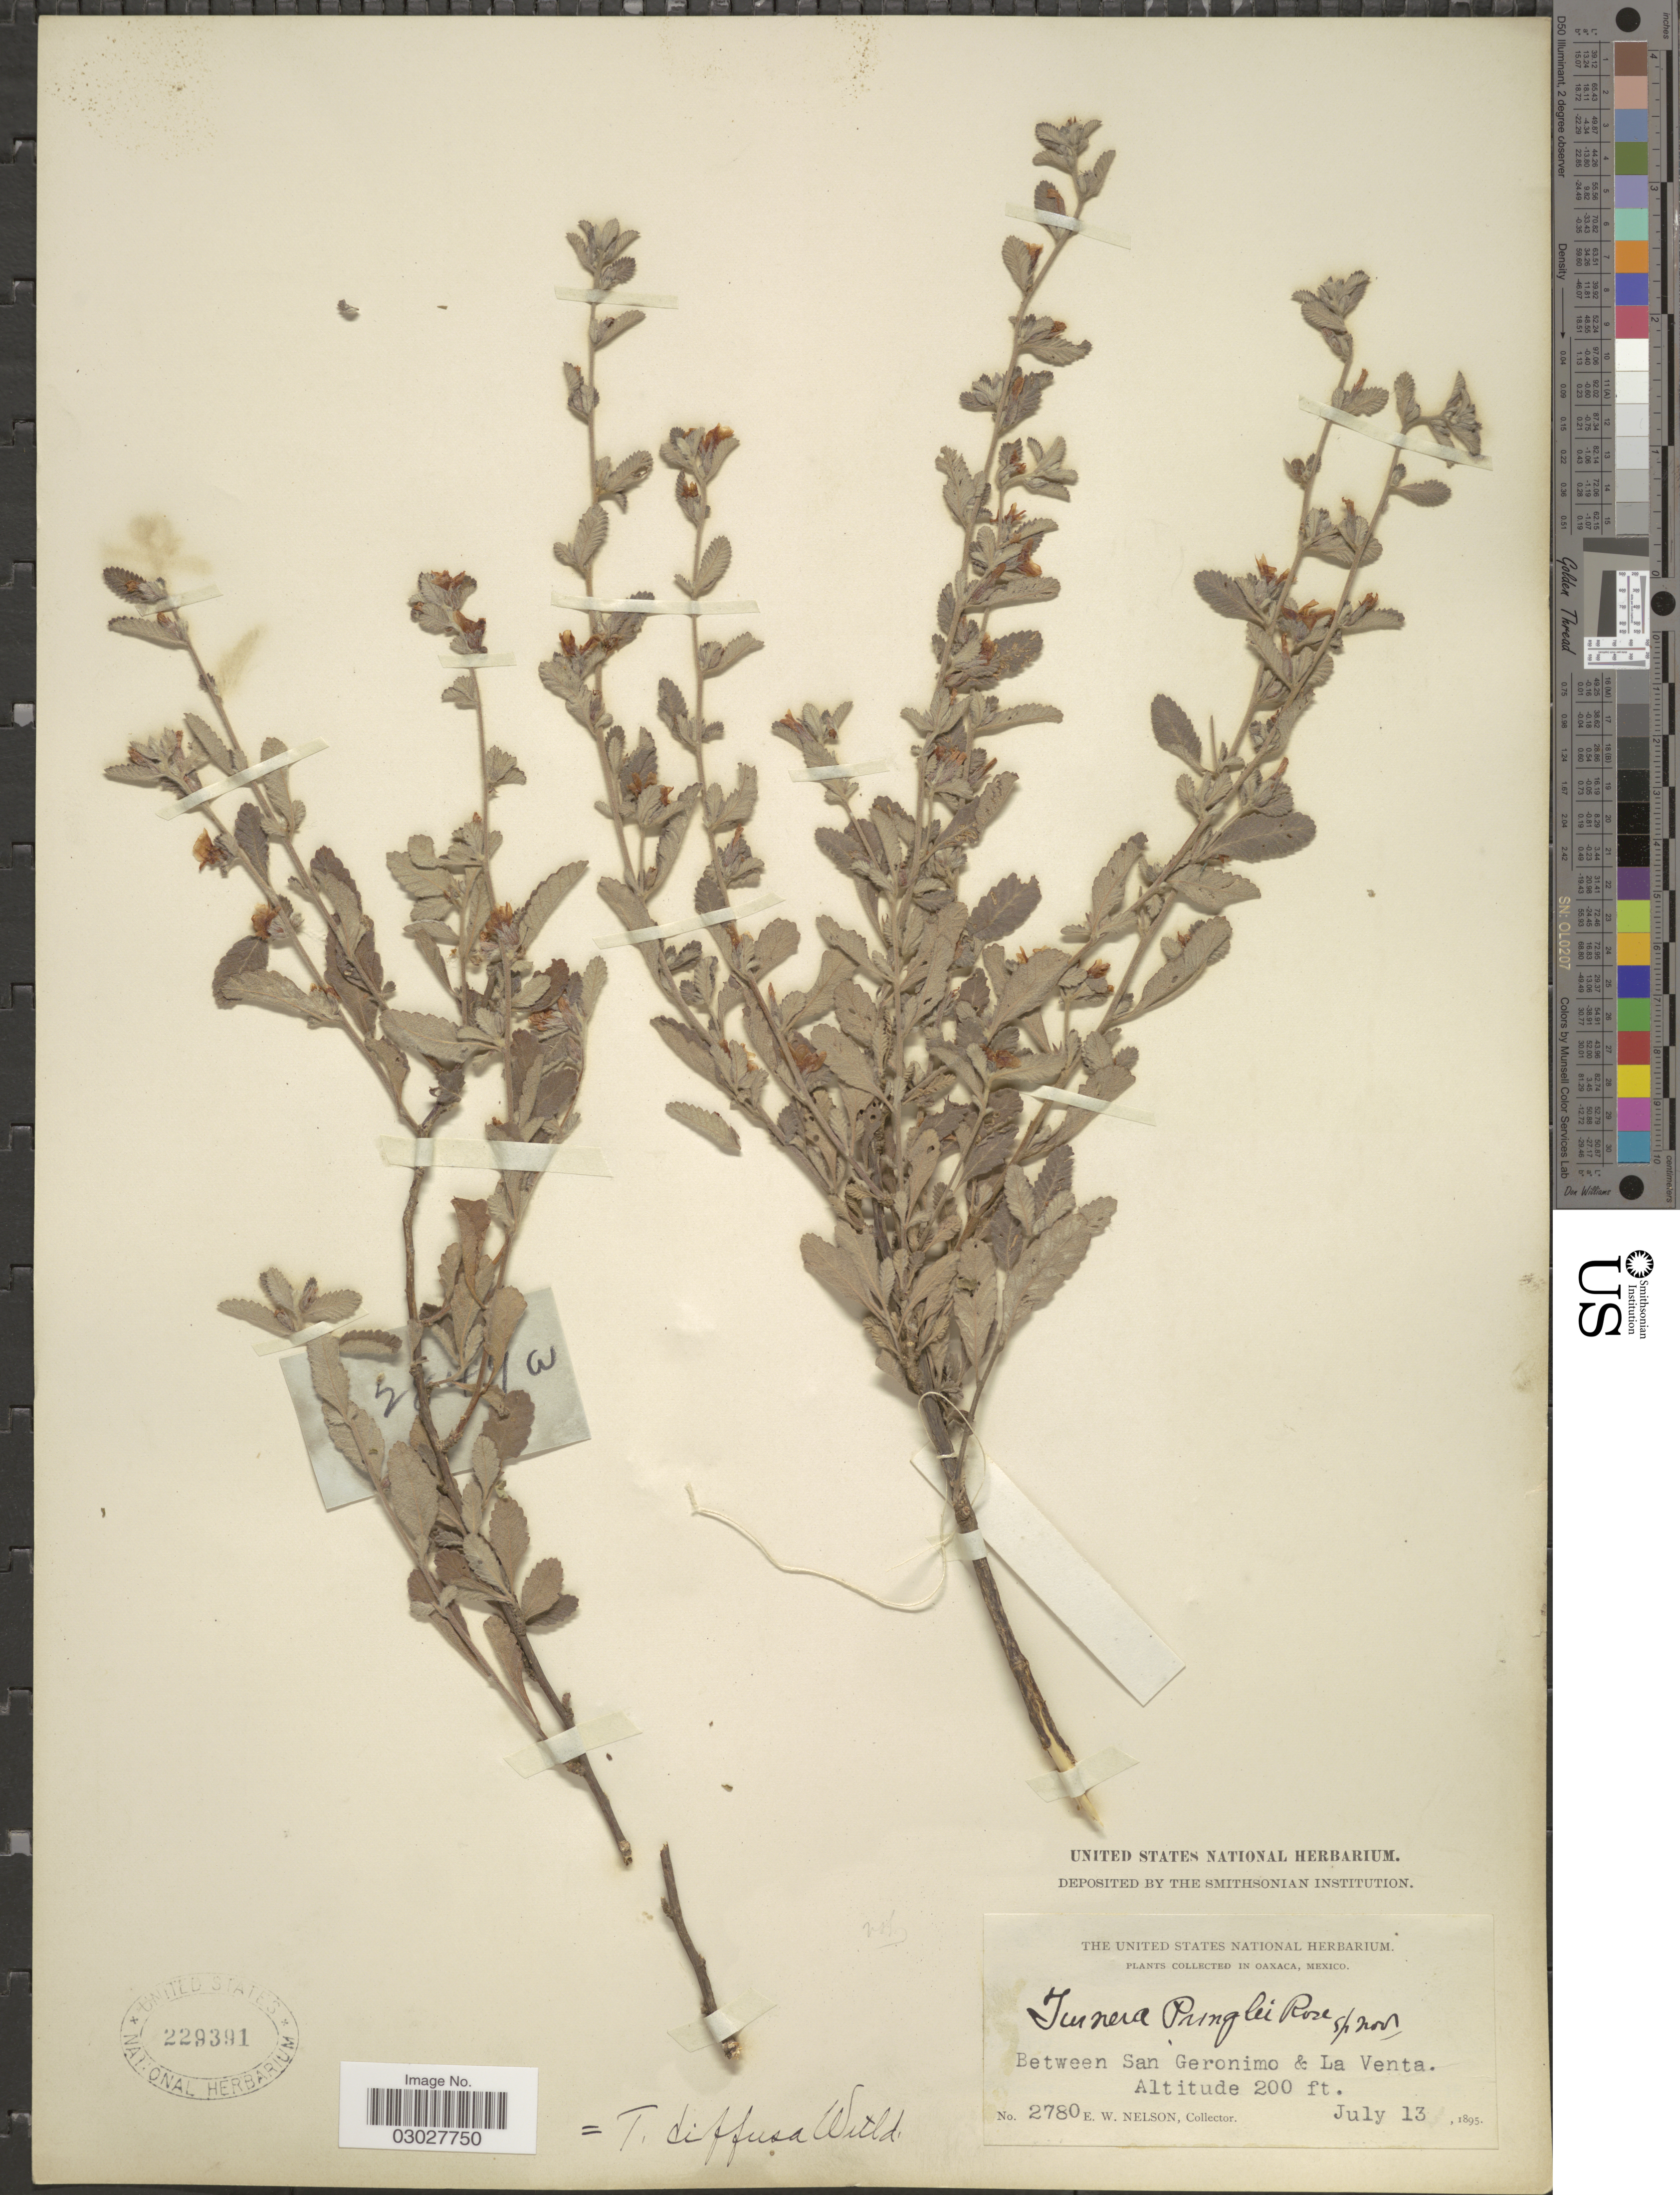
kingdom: Plantae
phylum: Tracheophyta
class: Magnoliopsida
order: Malpighiales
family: Turneraceae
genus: Turnera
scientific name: Turnera diffusa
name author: Willd. ex Schult.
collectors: E. W. Nelson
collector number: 2780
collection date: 1895-07-13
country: Mexico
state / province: Oaxaca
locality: Between San Geronimo & La Venta.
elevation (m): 61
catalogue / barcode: US 229391